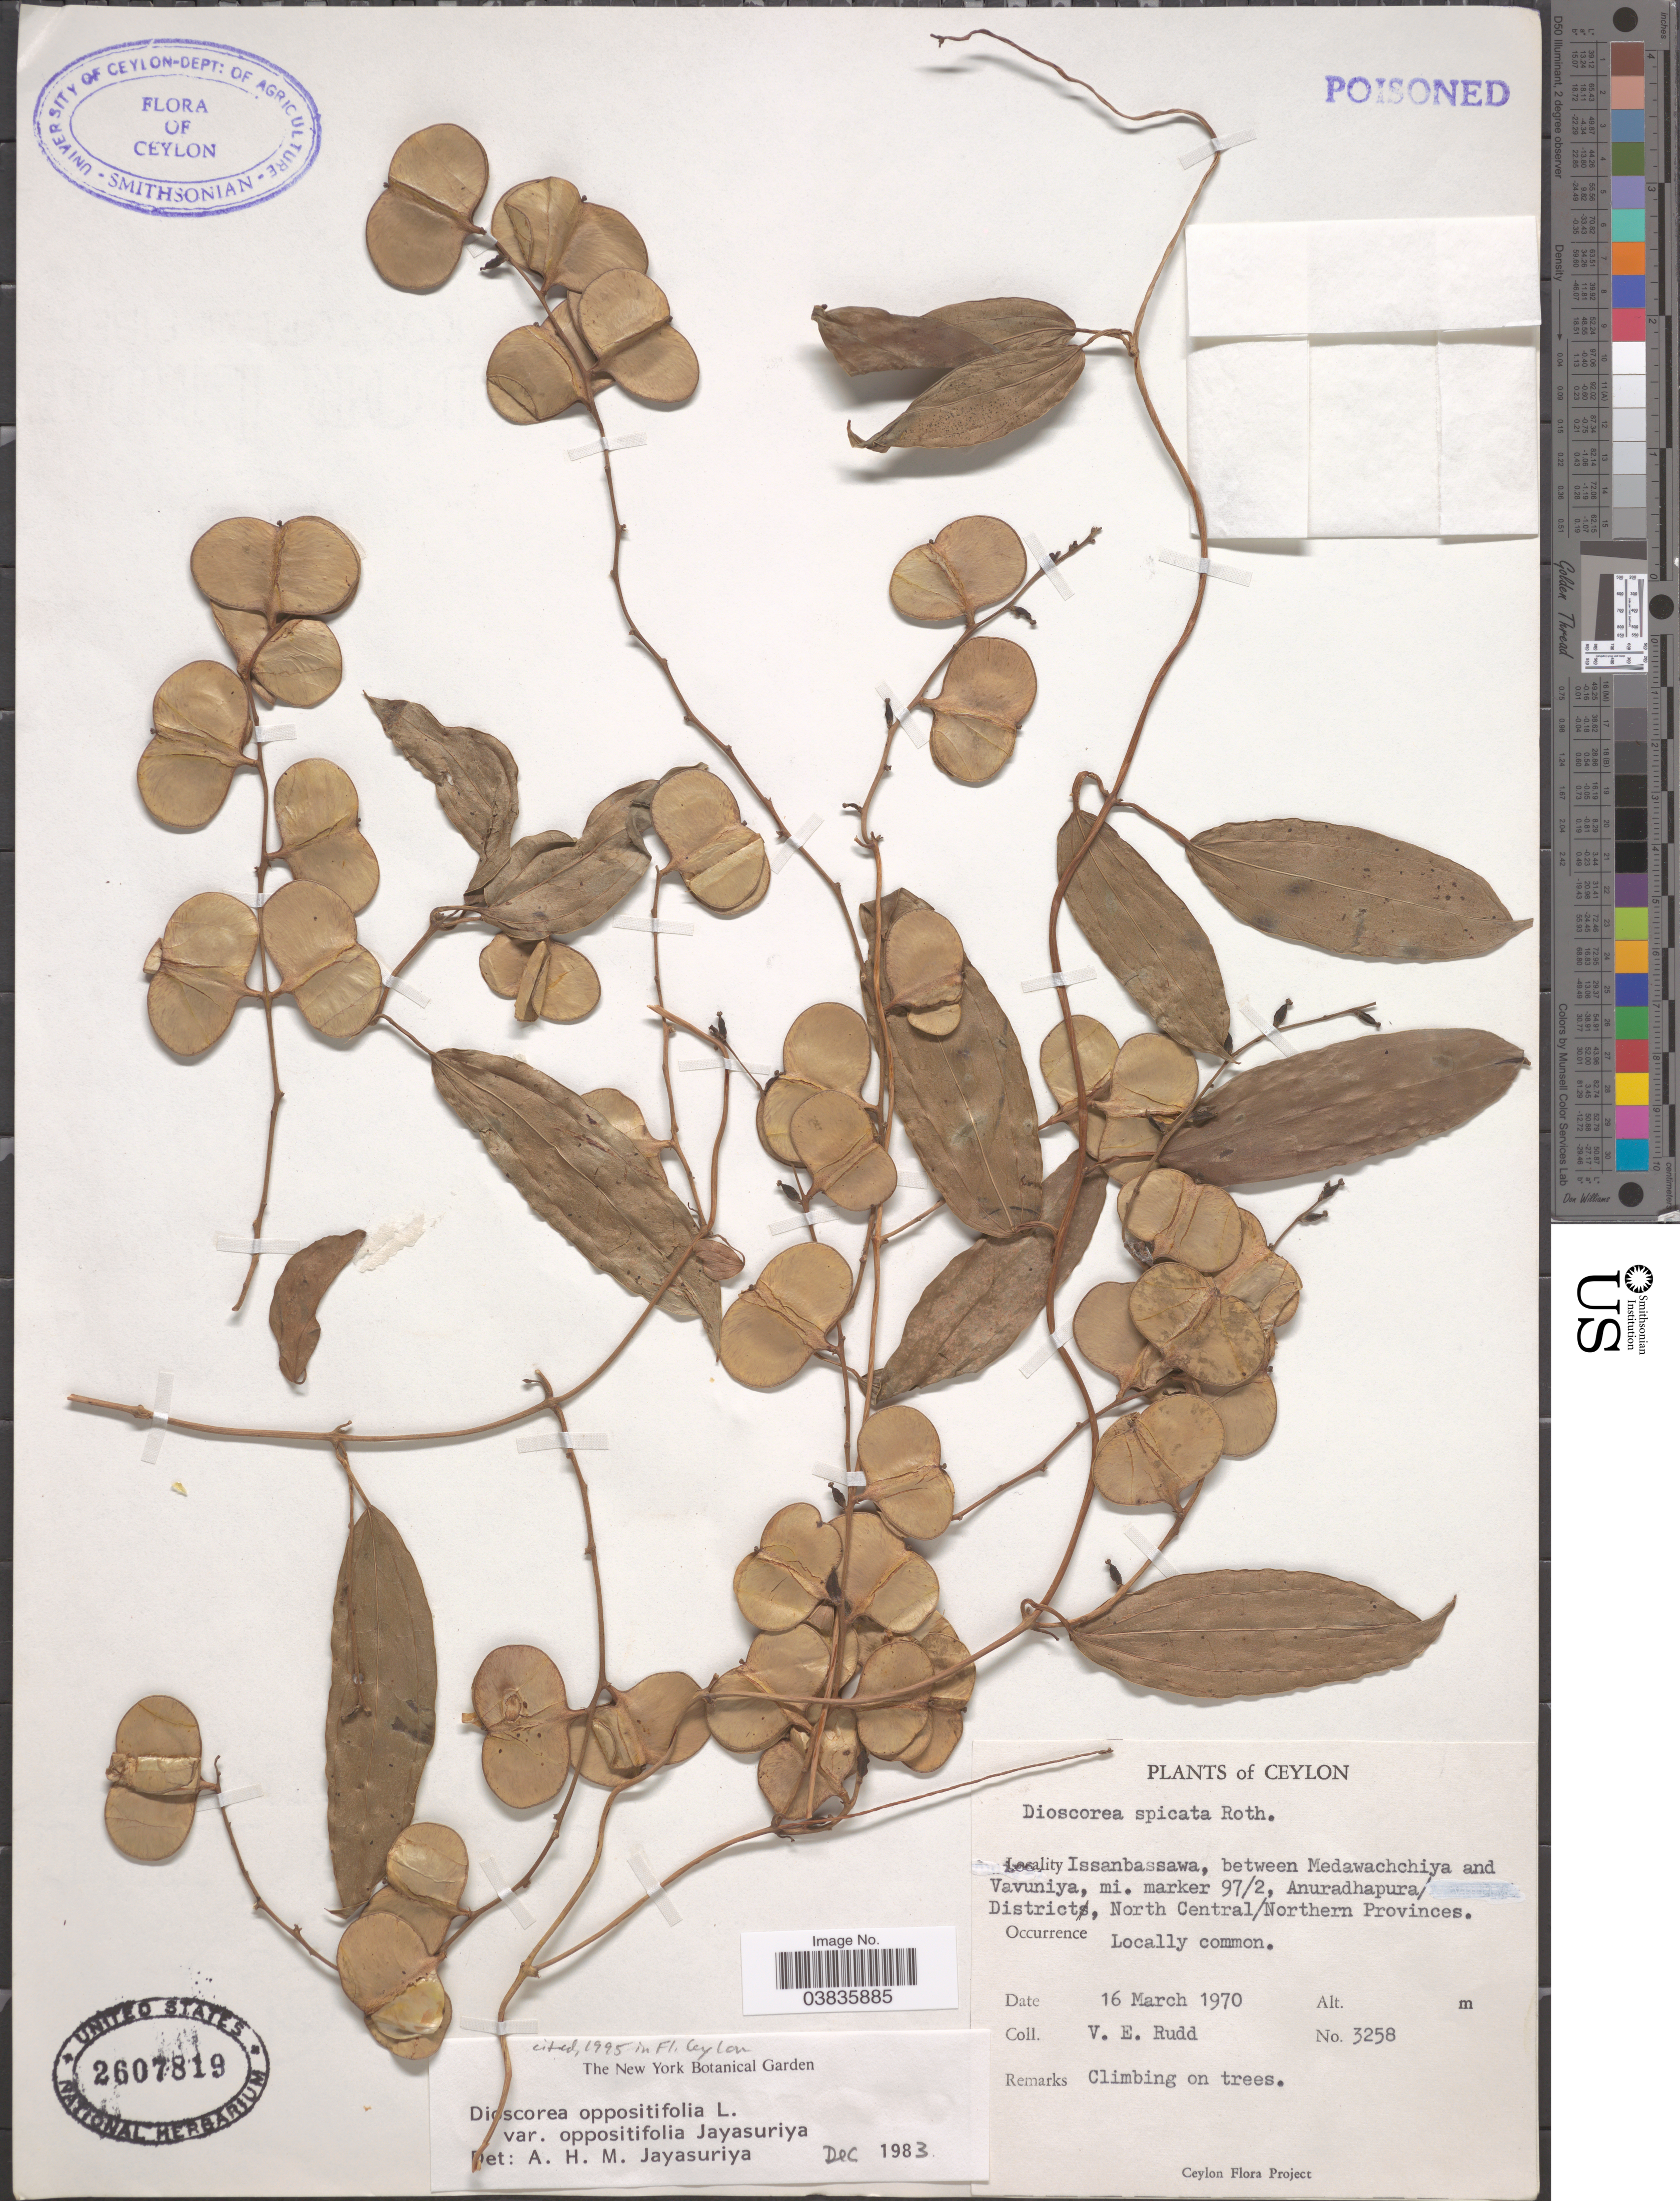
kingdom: Plantae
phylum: Tracheophyta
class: Liliopsida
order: Dioscoreales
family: Dioscoreaceae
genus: Dioscorea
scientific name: Dioscorea oppositifolia var. oppositifolia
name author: L.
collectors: V. E. Rudd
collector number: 3258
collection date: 1970-03-16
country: Sri Lanka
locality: Ceylon. Issanbassawa, between Medawachchiya and Vavuniya, mi. marker 97/2, Anuradhapura District, North Central/ Northern Provinces.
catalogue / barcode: US 2607819